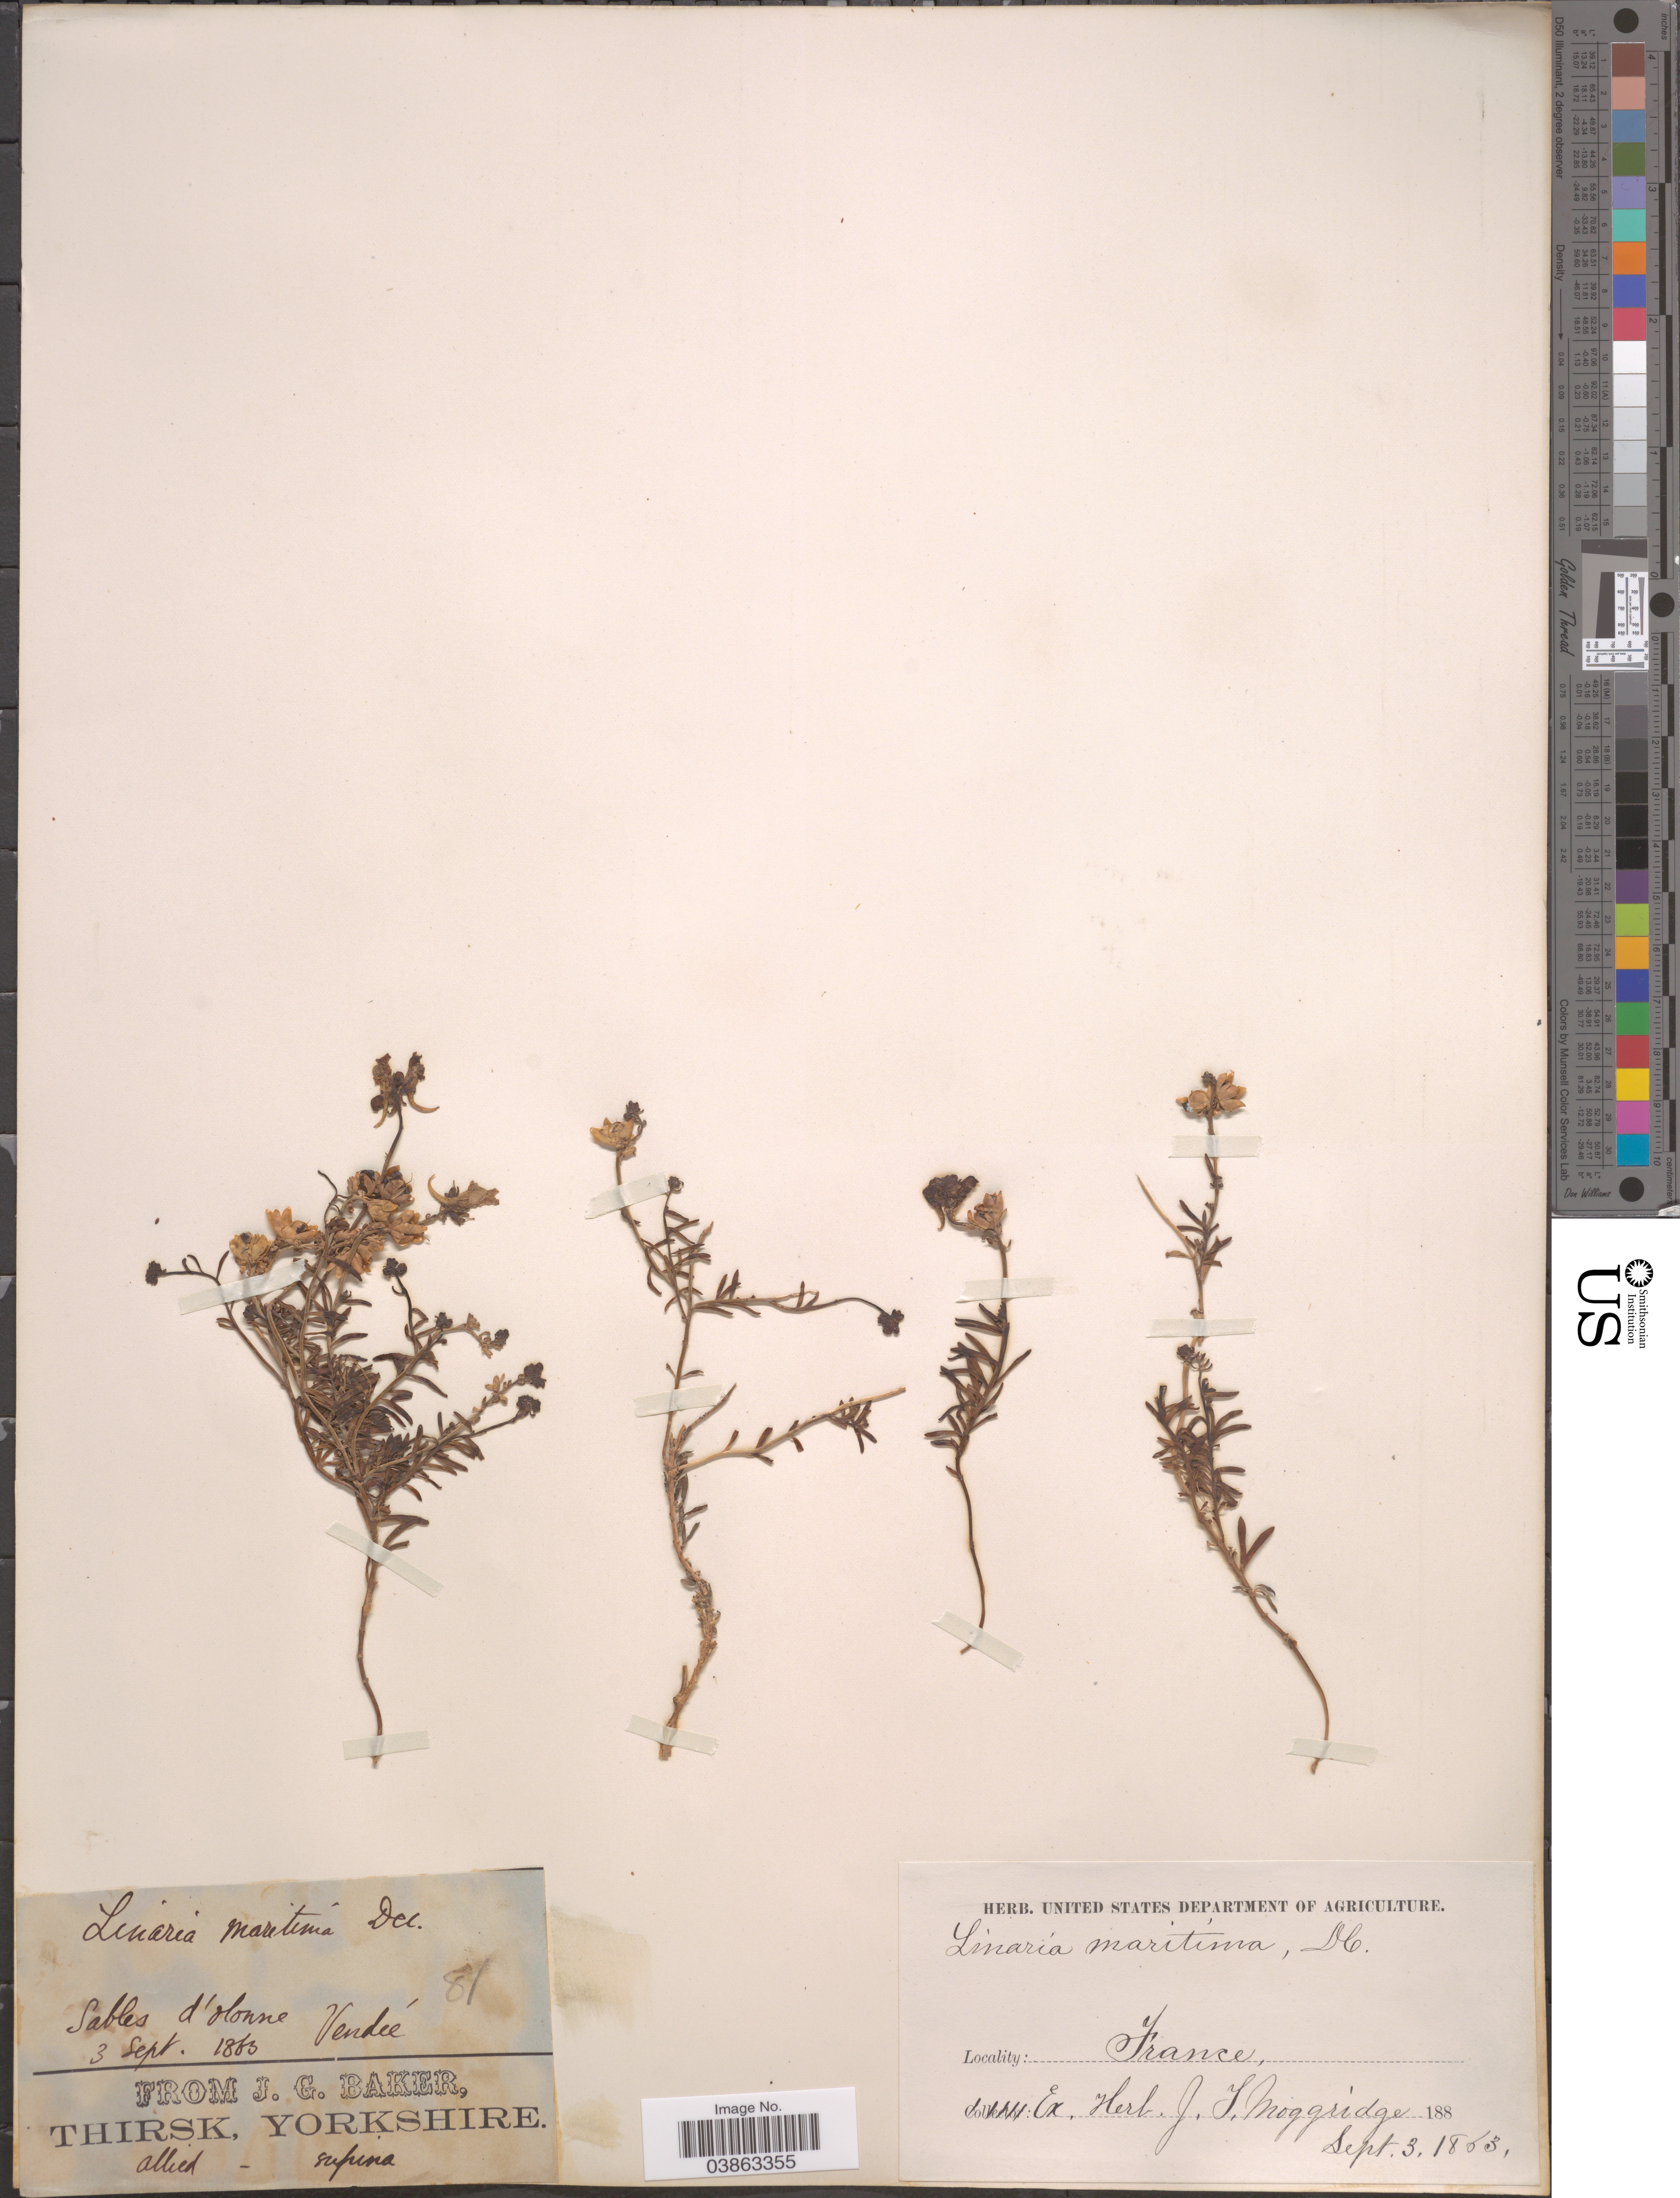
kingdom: Plantae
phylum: Tracheophyta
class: Magnoliopsida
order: Lamiales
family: Plantaginaceae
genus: Linaria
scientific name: Linaria maritima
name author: DC.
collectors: ex herb. J.T. Moggridge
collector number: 81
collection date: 1863-09-03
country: France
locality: Sables d'Olonne Vendée.